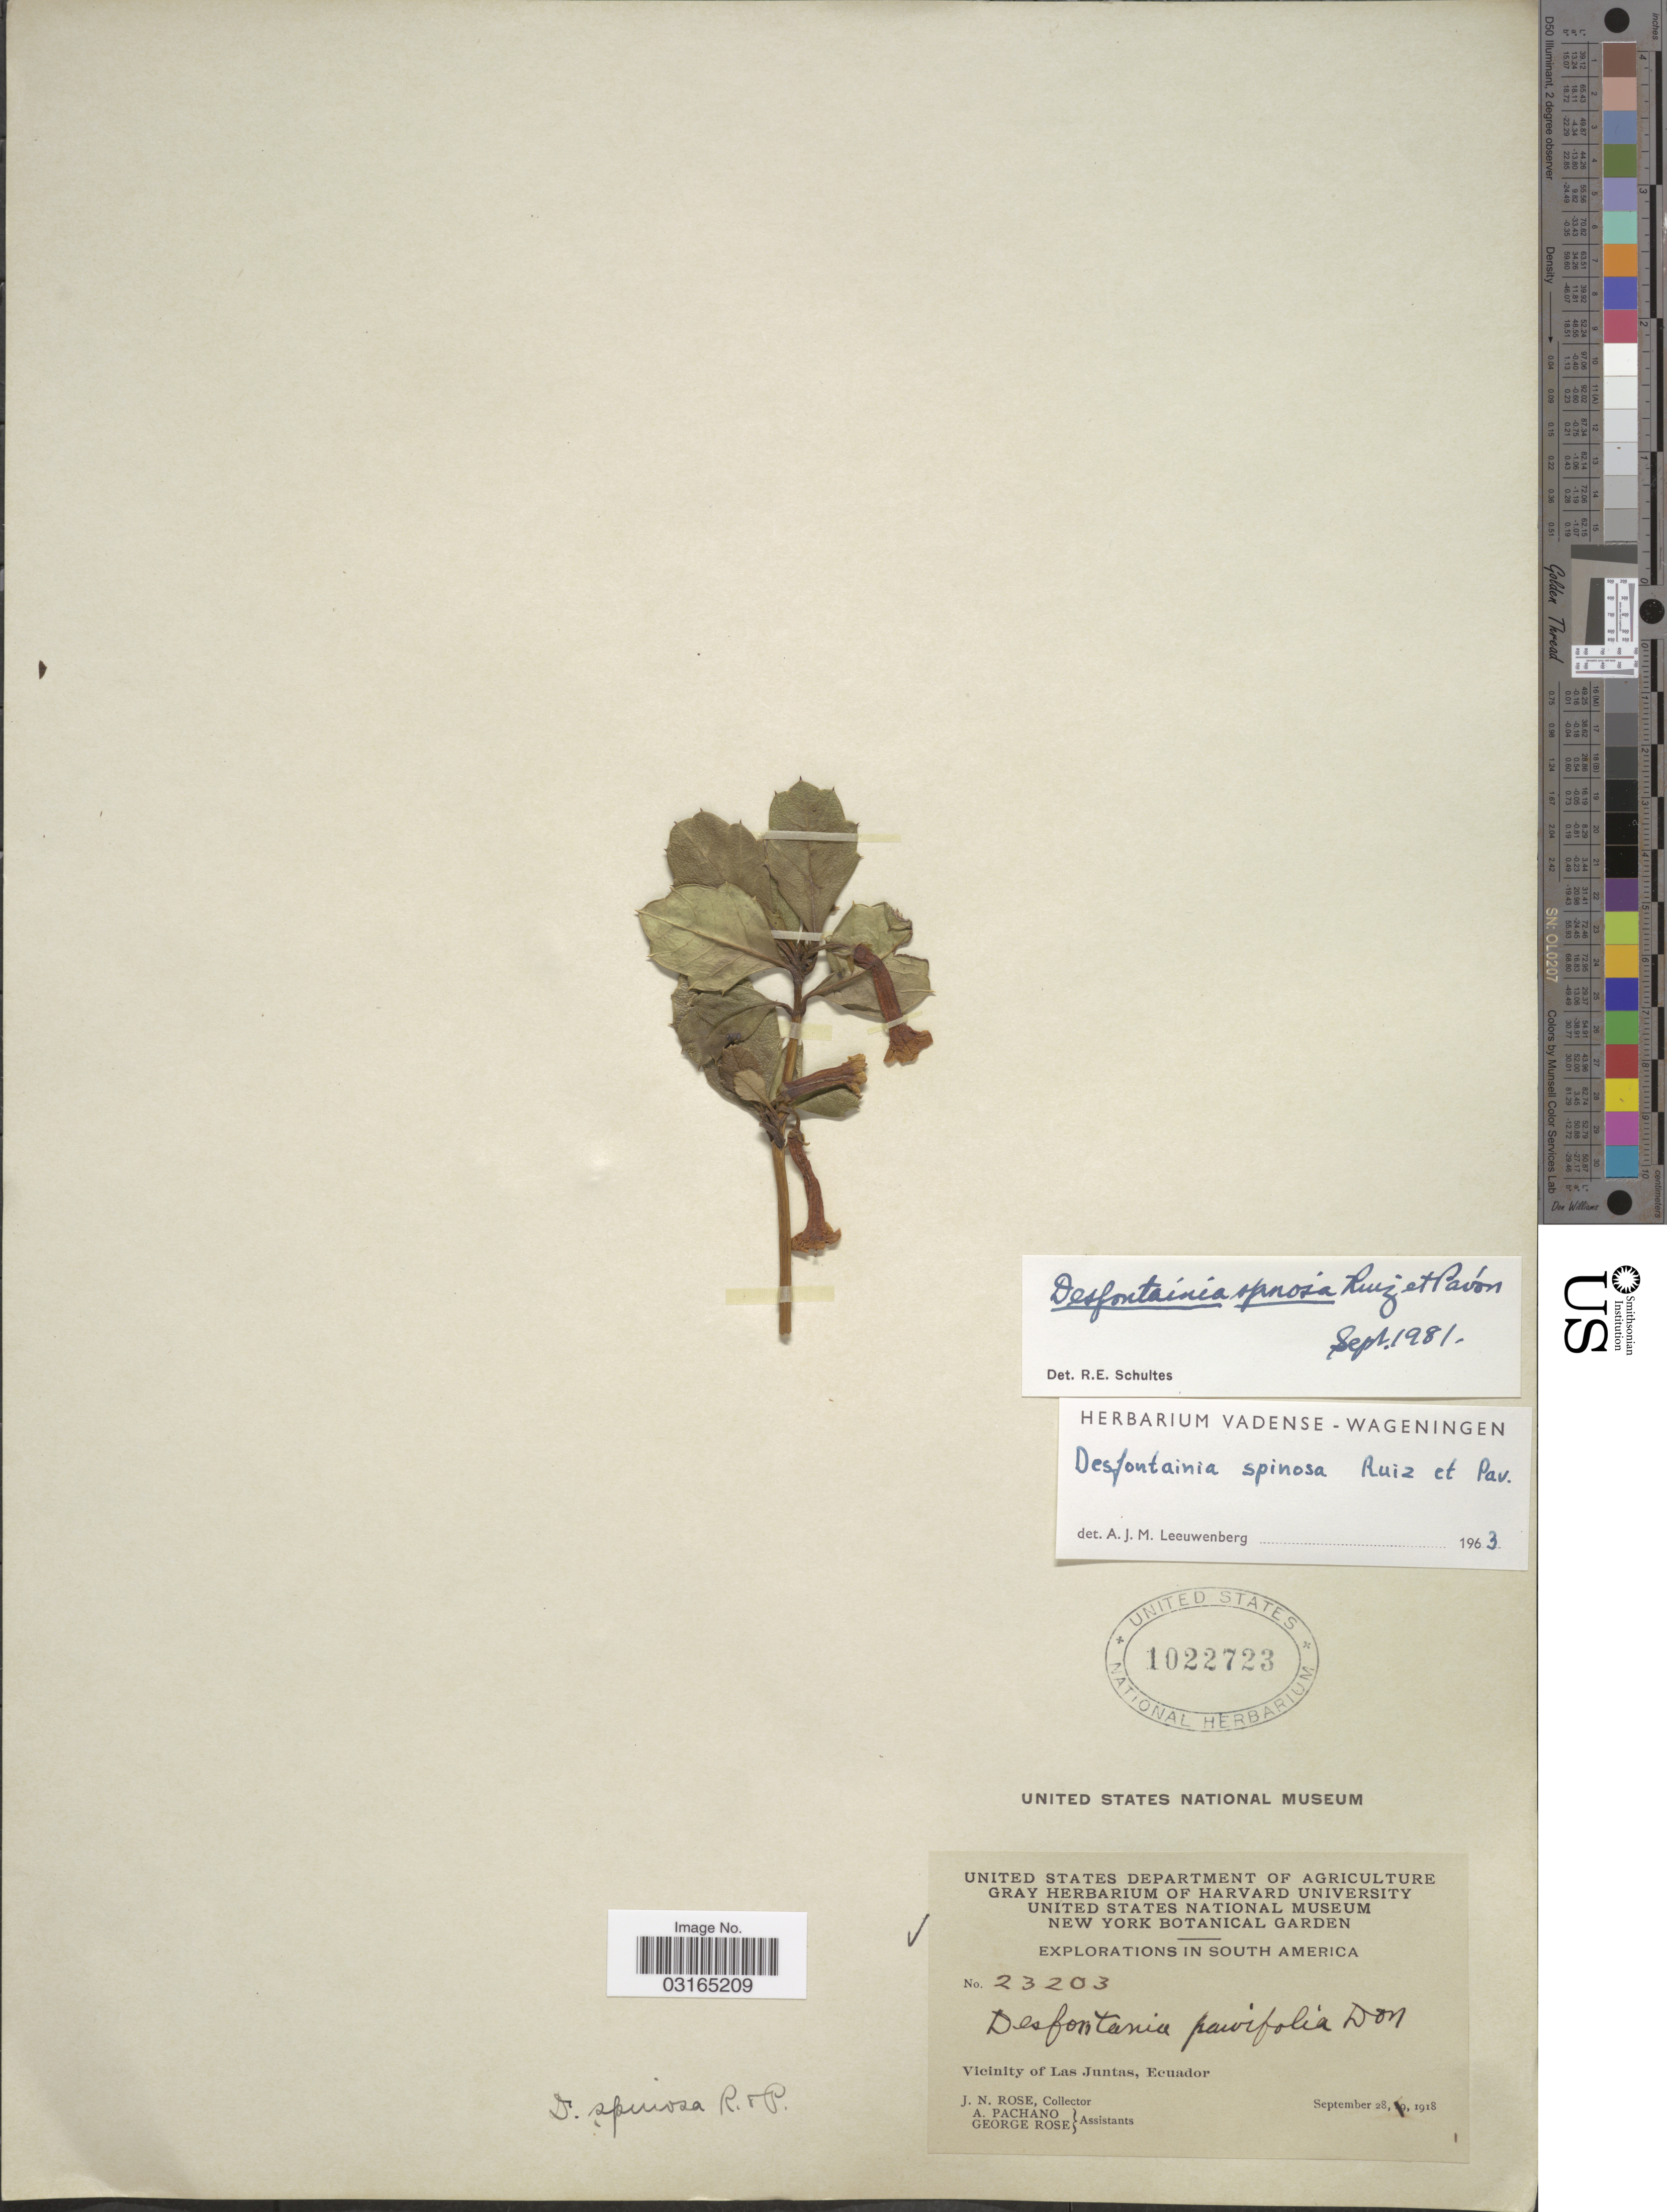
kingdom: Plantae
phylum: Tracheophyta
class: Magnoliopsida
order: Bruniales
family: Columelliaceae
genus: Desfontainia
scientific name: Desfontainia spinosa var. spinosa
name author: Ruiz & Pav.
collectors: J. N. Rose, A. Pachano & G. Rose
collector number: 23203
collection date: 1918-09-28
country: Ecuador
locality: Vicinity of Las Juntas.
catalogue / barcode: US 1022723